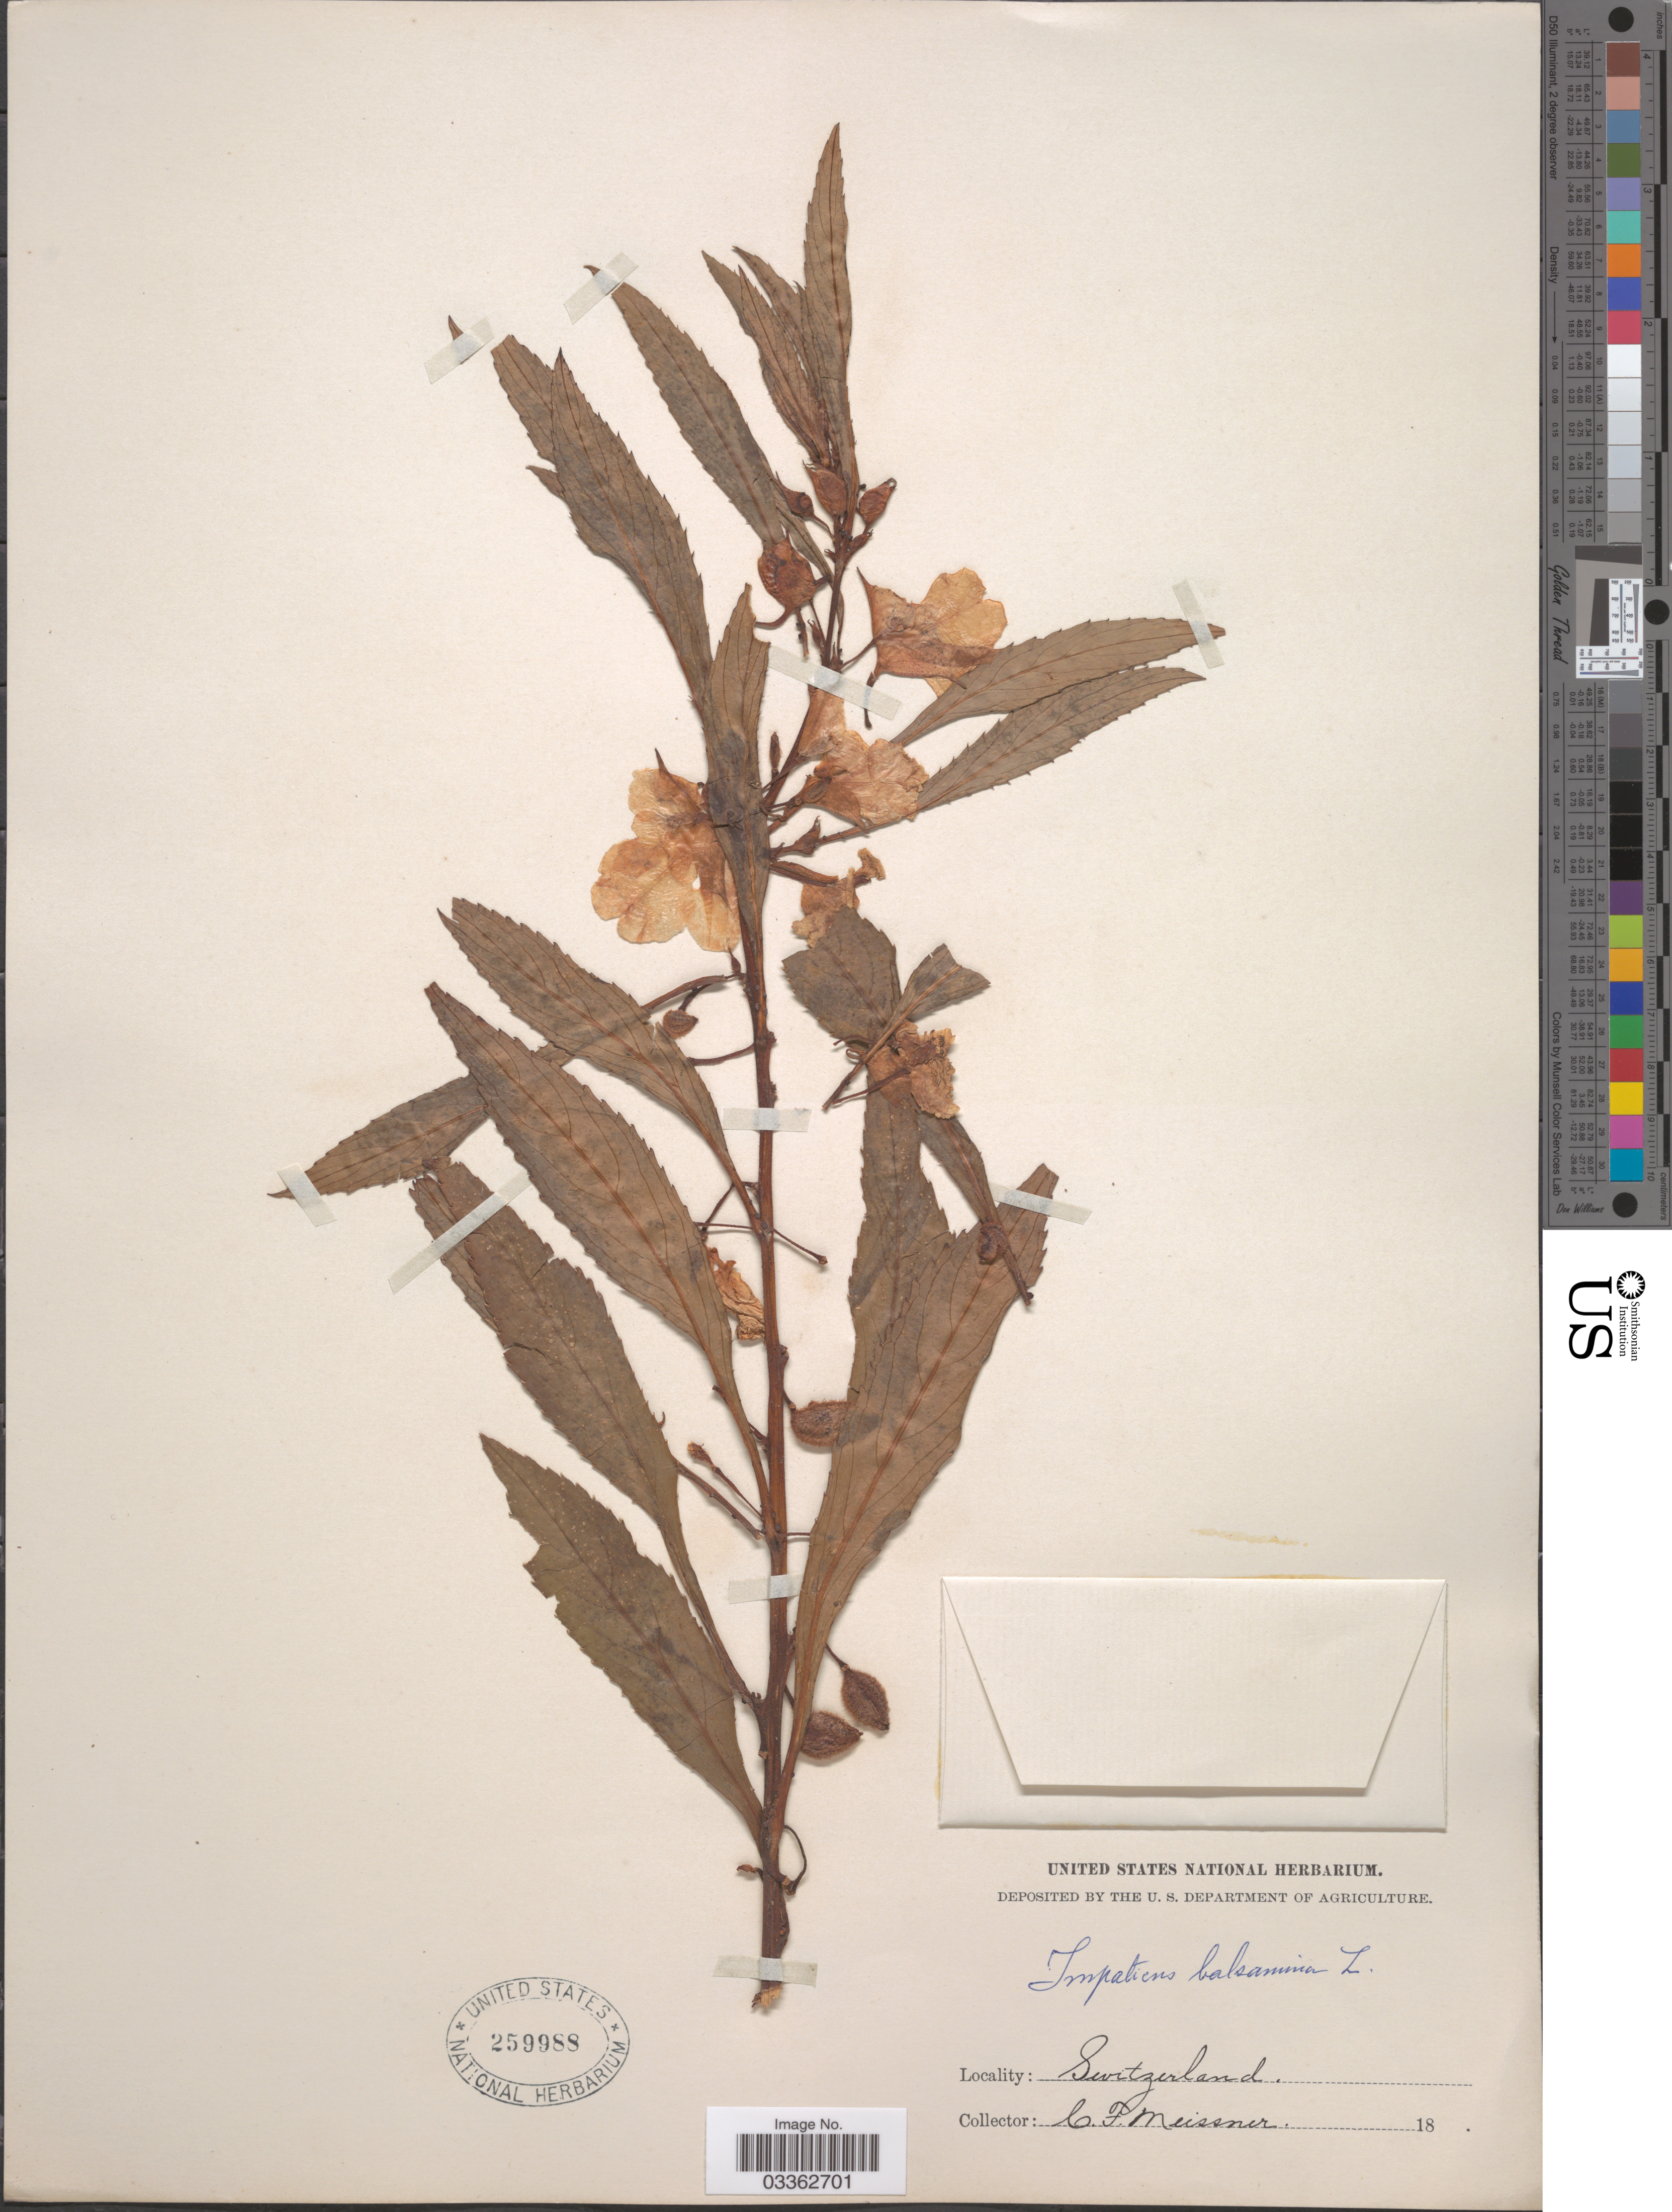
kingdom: Plantae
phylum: Tracheophyta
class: Magnoliopsida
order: Ericales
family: Balsaminaceae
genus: Impatiens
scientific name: Impatiens balsamina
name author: L.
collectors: C. F. W. Meissner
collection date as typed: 18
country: Switzerland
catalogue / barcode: US 259988